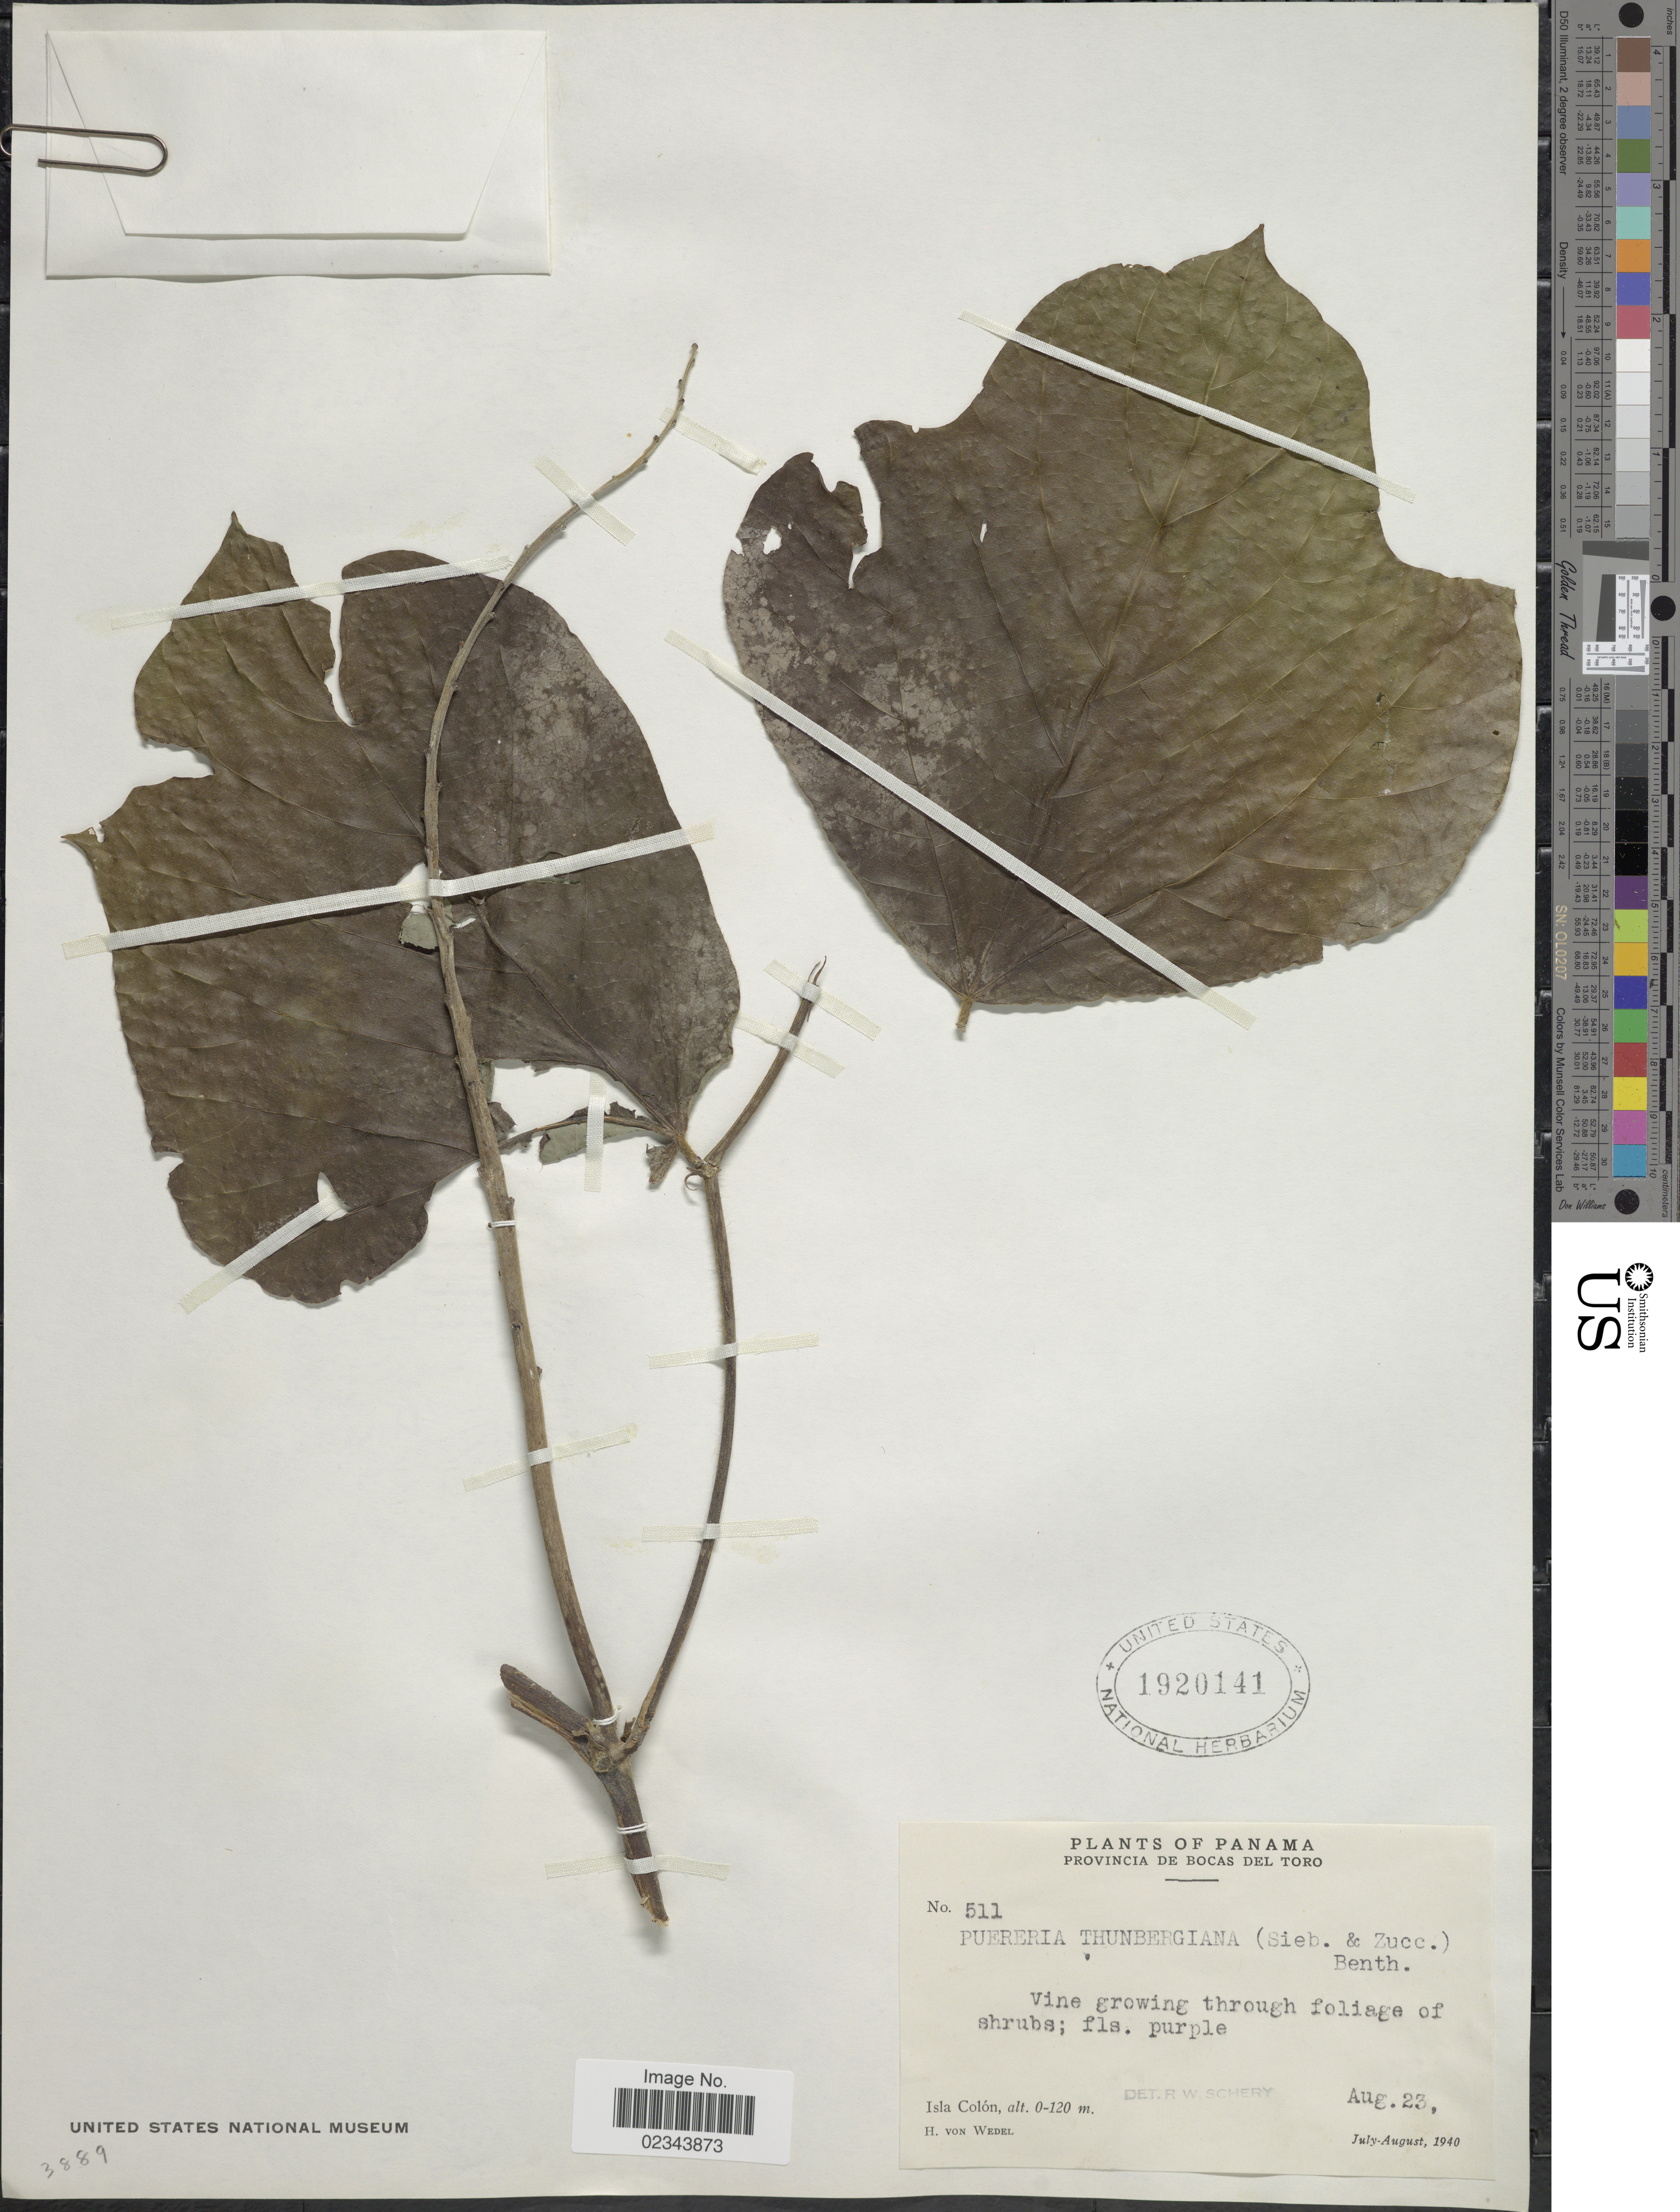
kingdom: Plantae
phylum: Tracheophyta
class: Magnoliopsida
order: Fabales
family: Fabaceae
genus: Pueraria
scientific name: Pueraria thunbergiana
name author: (Siebold & Zucc.) Benth.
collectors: H. von Wedel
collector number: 511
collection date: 1940-08-23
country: Panama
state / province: Bocas del Toro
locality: Isla Colon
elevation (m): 0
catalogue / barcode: US 1920141